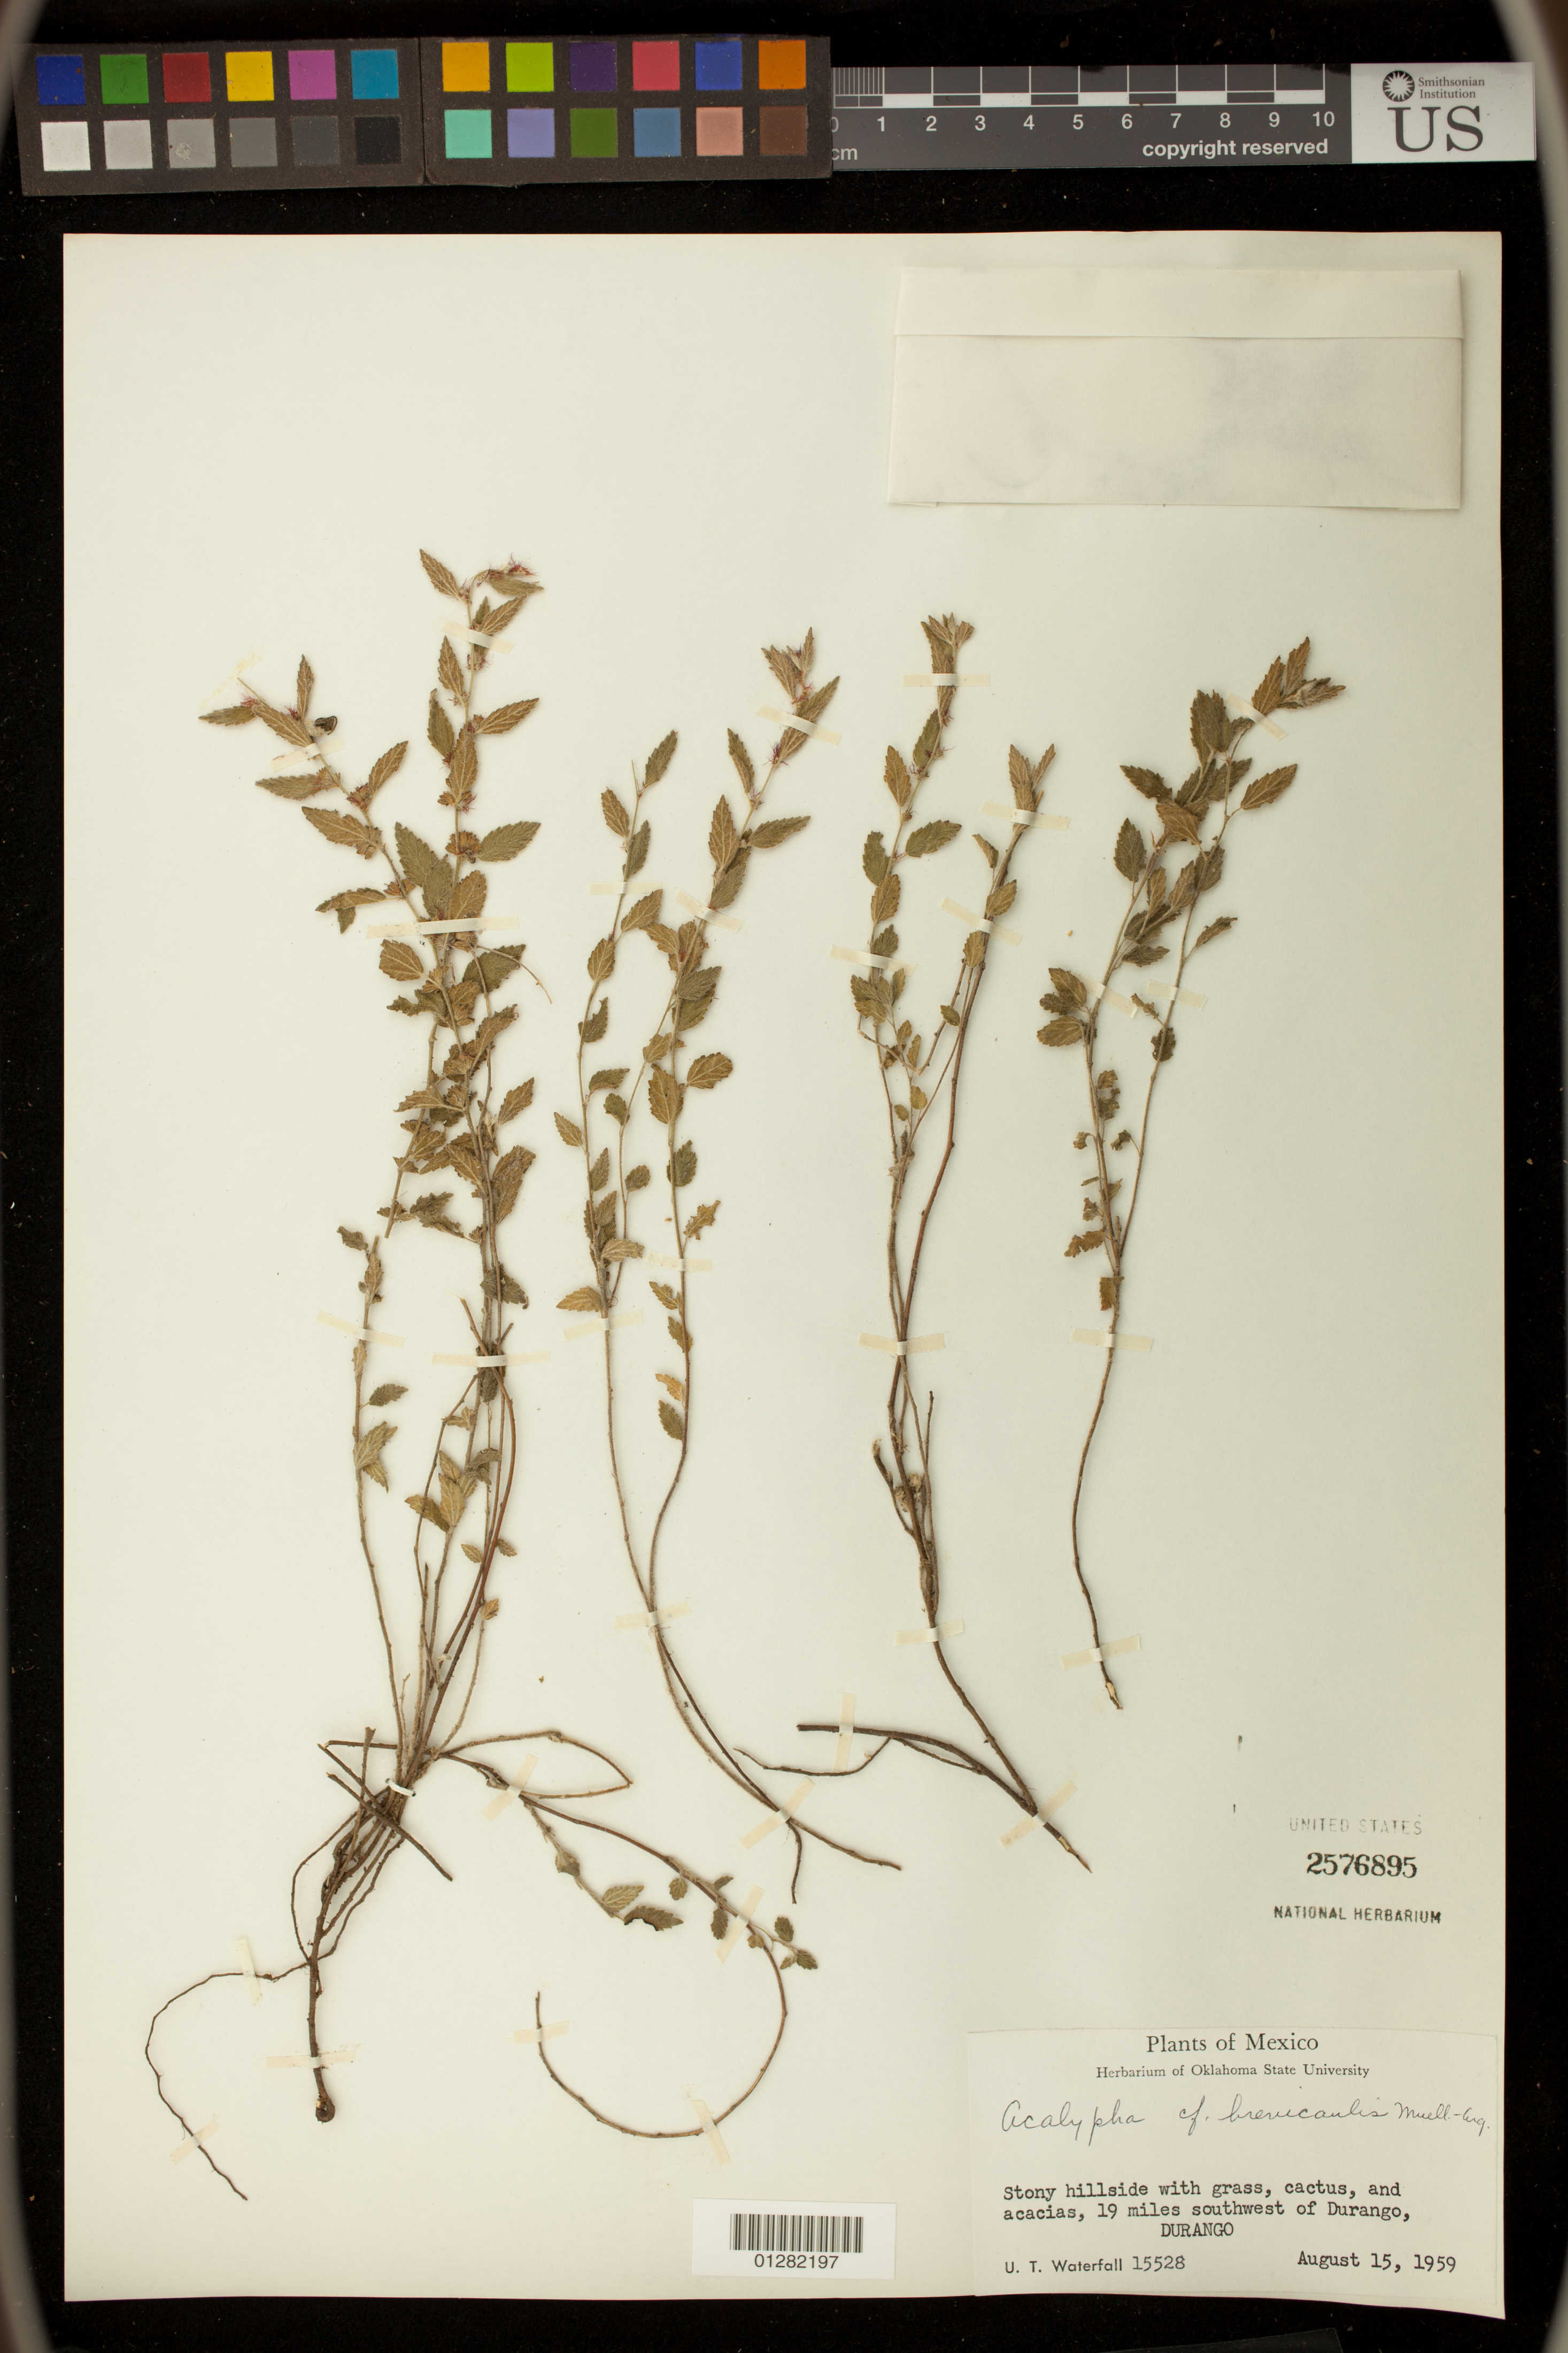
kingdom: Plantae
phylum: Tracheophyta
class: Magnoliopsida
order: Malpighiales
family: Euphorbiaceae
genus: Acalypha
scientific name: Acalypha brevicaulis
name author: Müll. Arg.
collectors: U. T. Waterfall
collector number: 15528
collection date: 1959-08-15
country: Mexico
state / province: Durango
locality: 19 miles southwest of Durango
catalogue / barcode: US 2576895